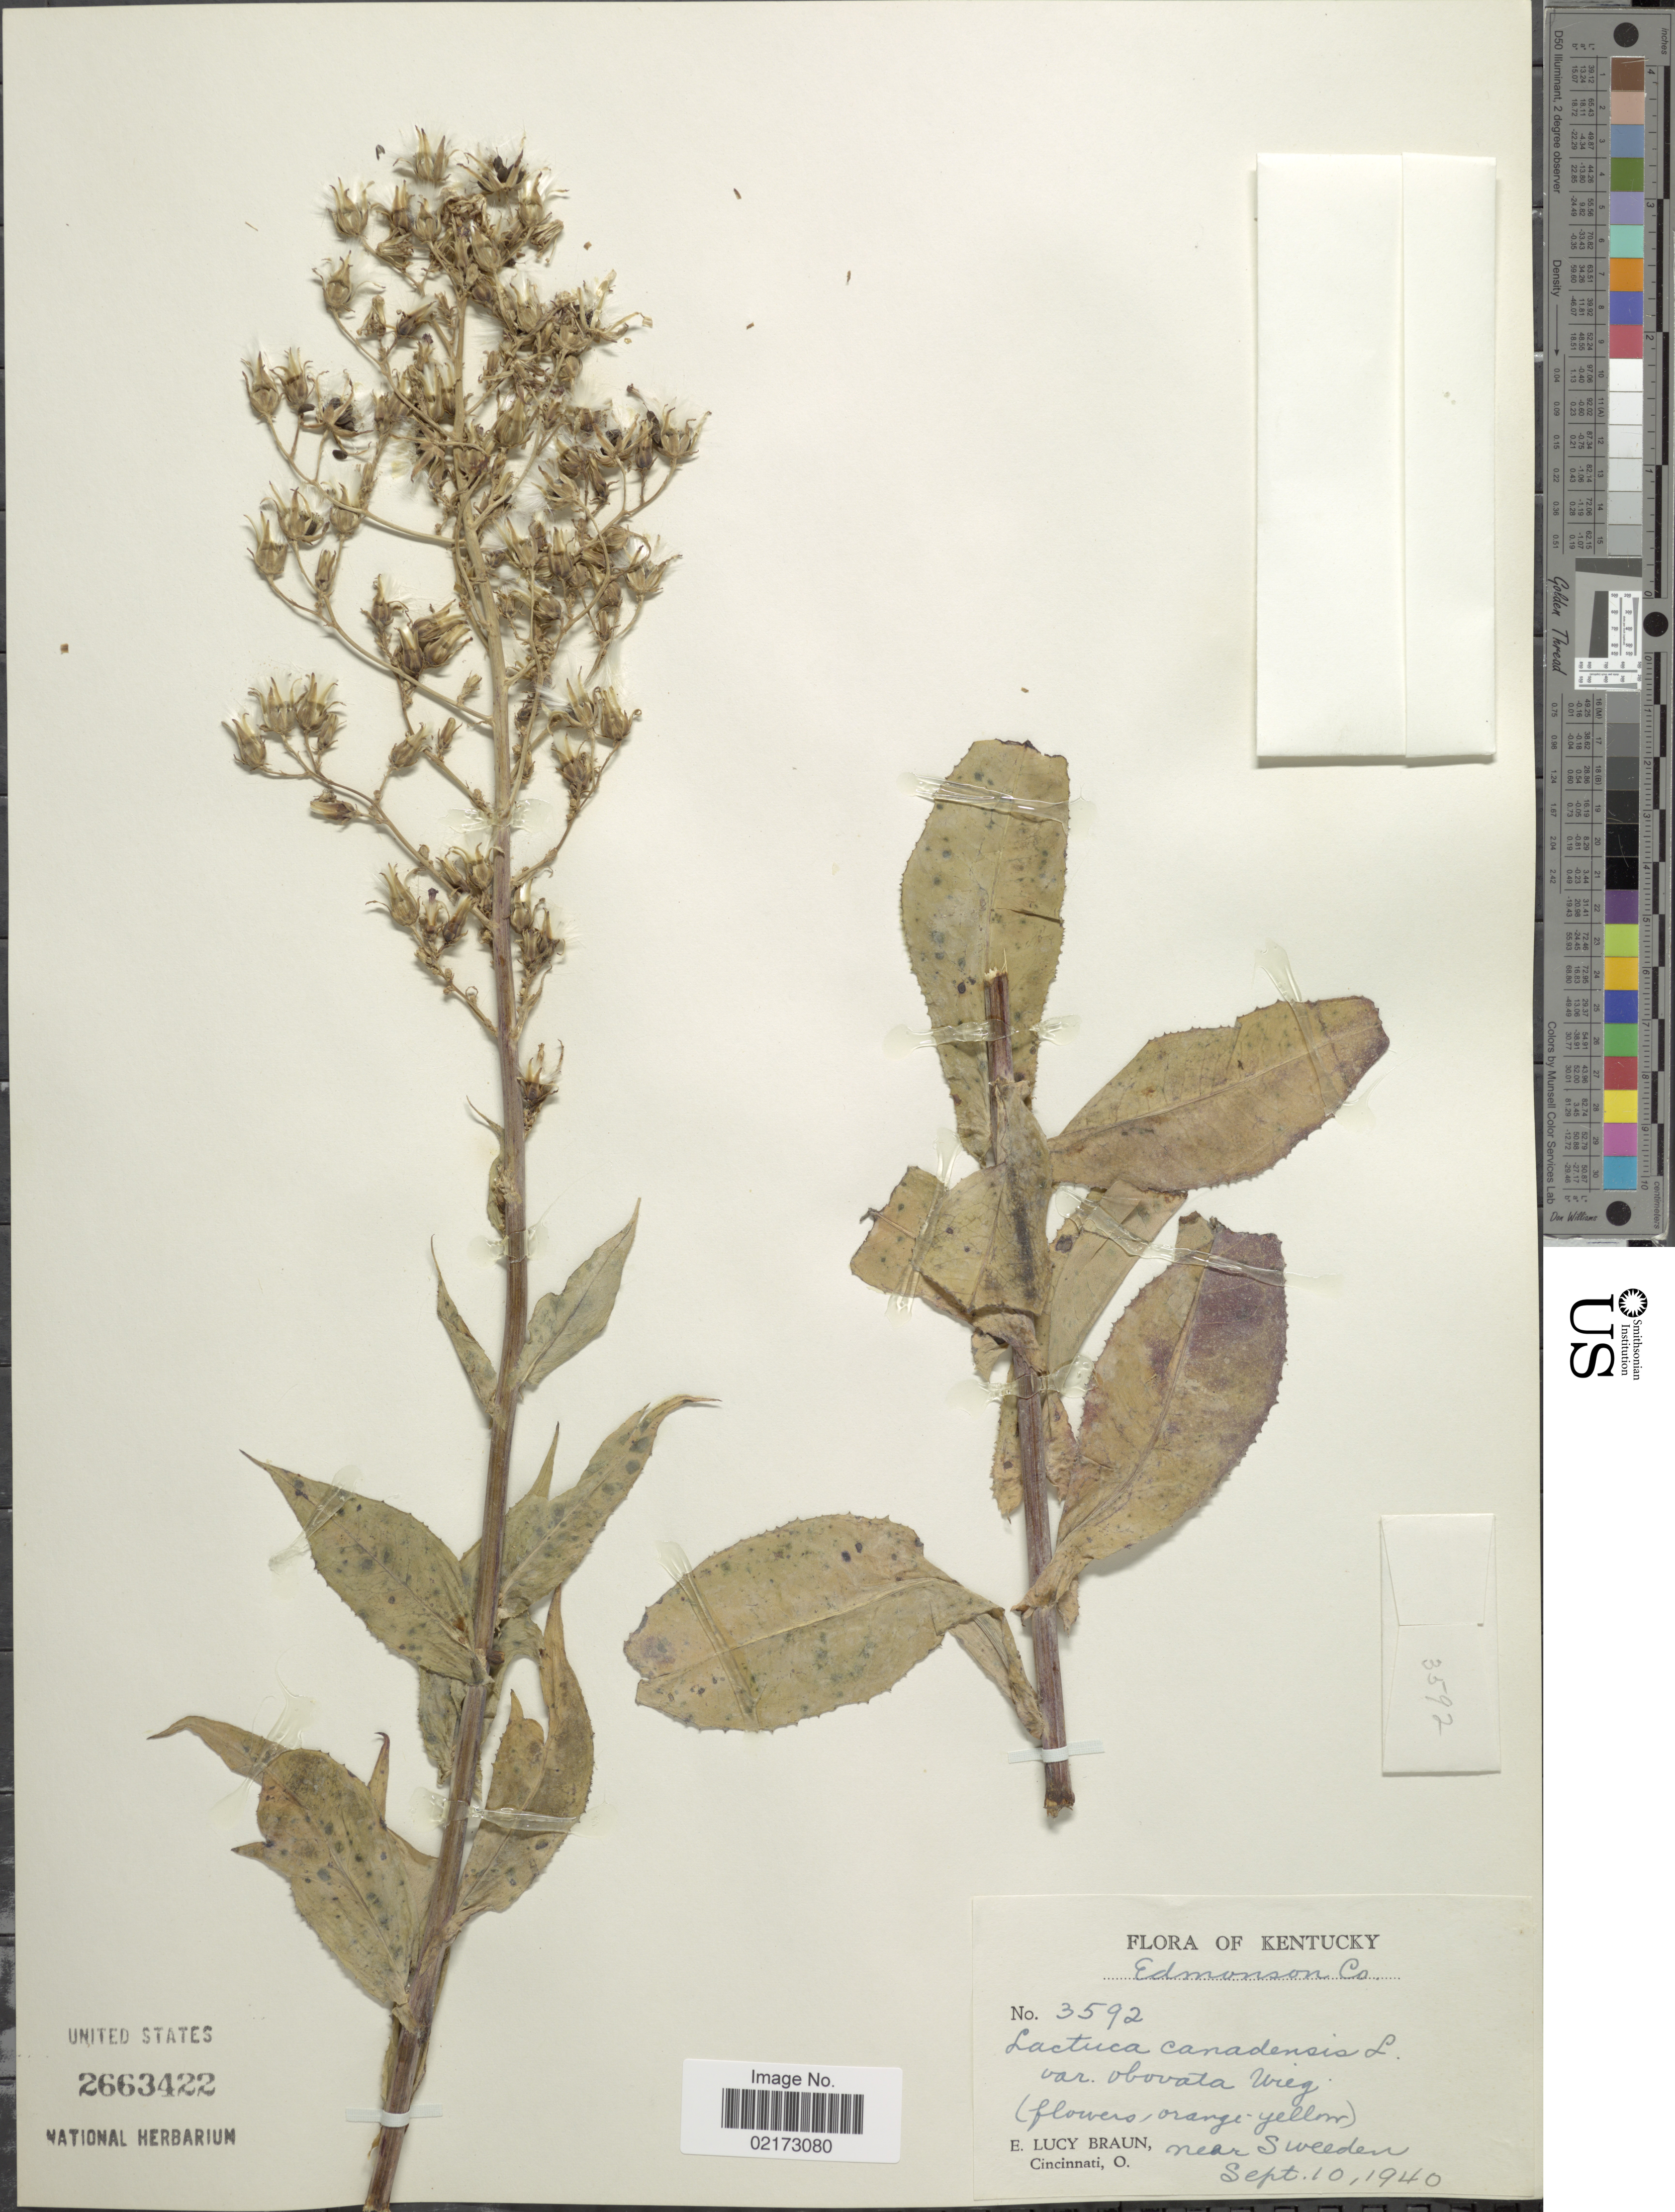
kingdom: Plantae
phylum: Tracheophyta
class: Magnoliopsida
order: Asterales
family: Asteraceae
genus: Lactuca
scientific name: Lactuca canadensis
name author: L.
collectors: E. L. Braun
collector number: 3592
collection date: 1940-09-10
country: United States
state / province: Kentucky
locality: Edmonson Co., near Sweeden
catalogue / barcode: US 2663422